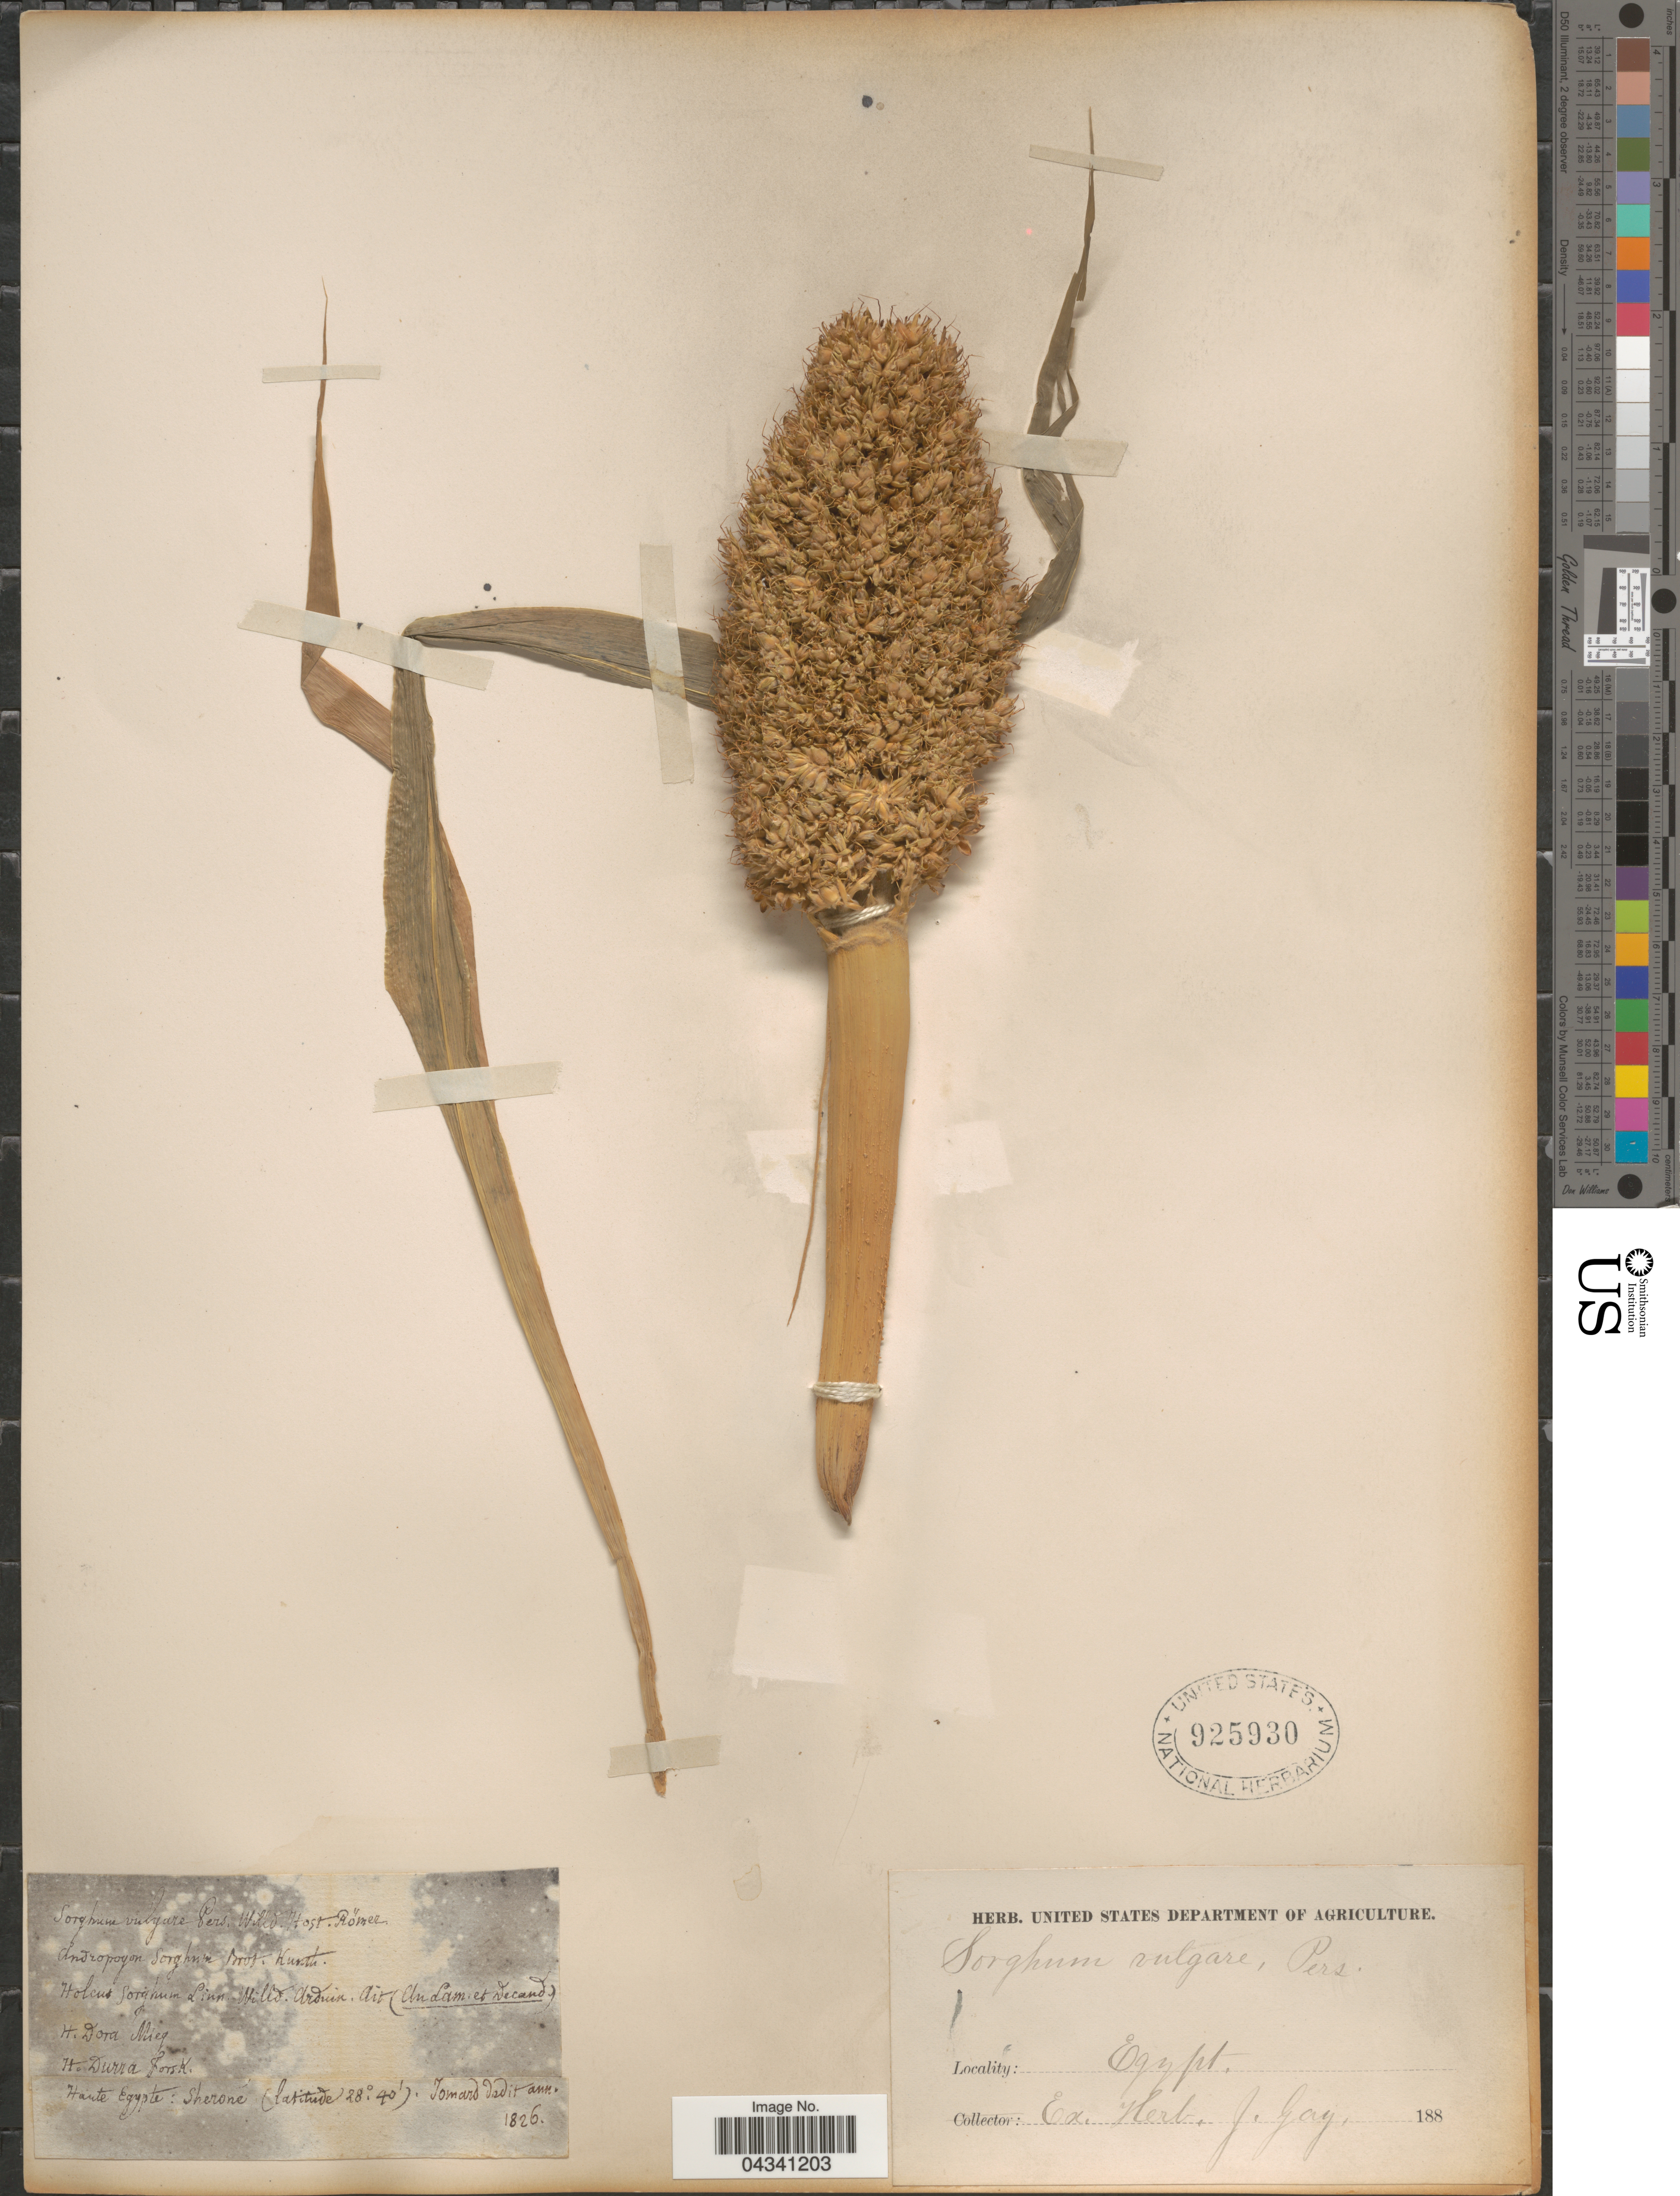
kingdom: Plantae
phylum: Tracheophyta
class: Liliopsida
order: Poales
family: Poaceae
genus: Sorghum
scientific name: Sorghum sp.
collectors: ex herb. J. Gay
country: Egypt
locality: Haute Egypte: Sheroné.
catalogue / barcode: US 925930